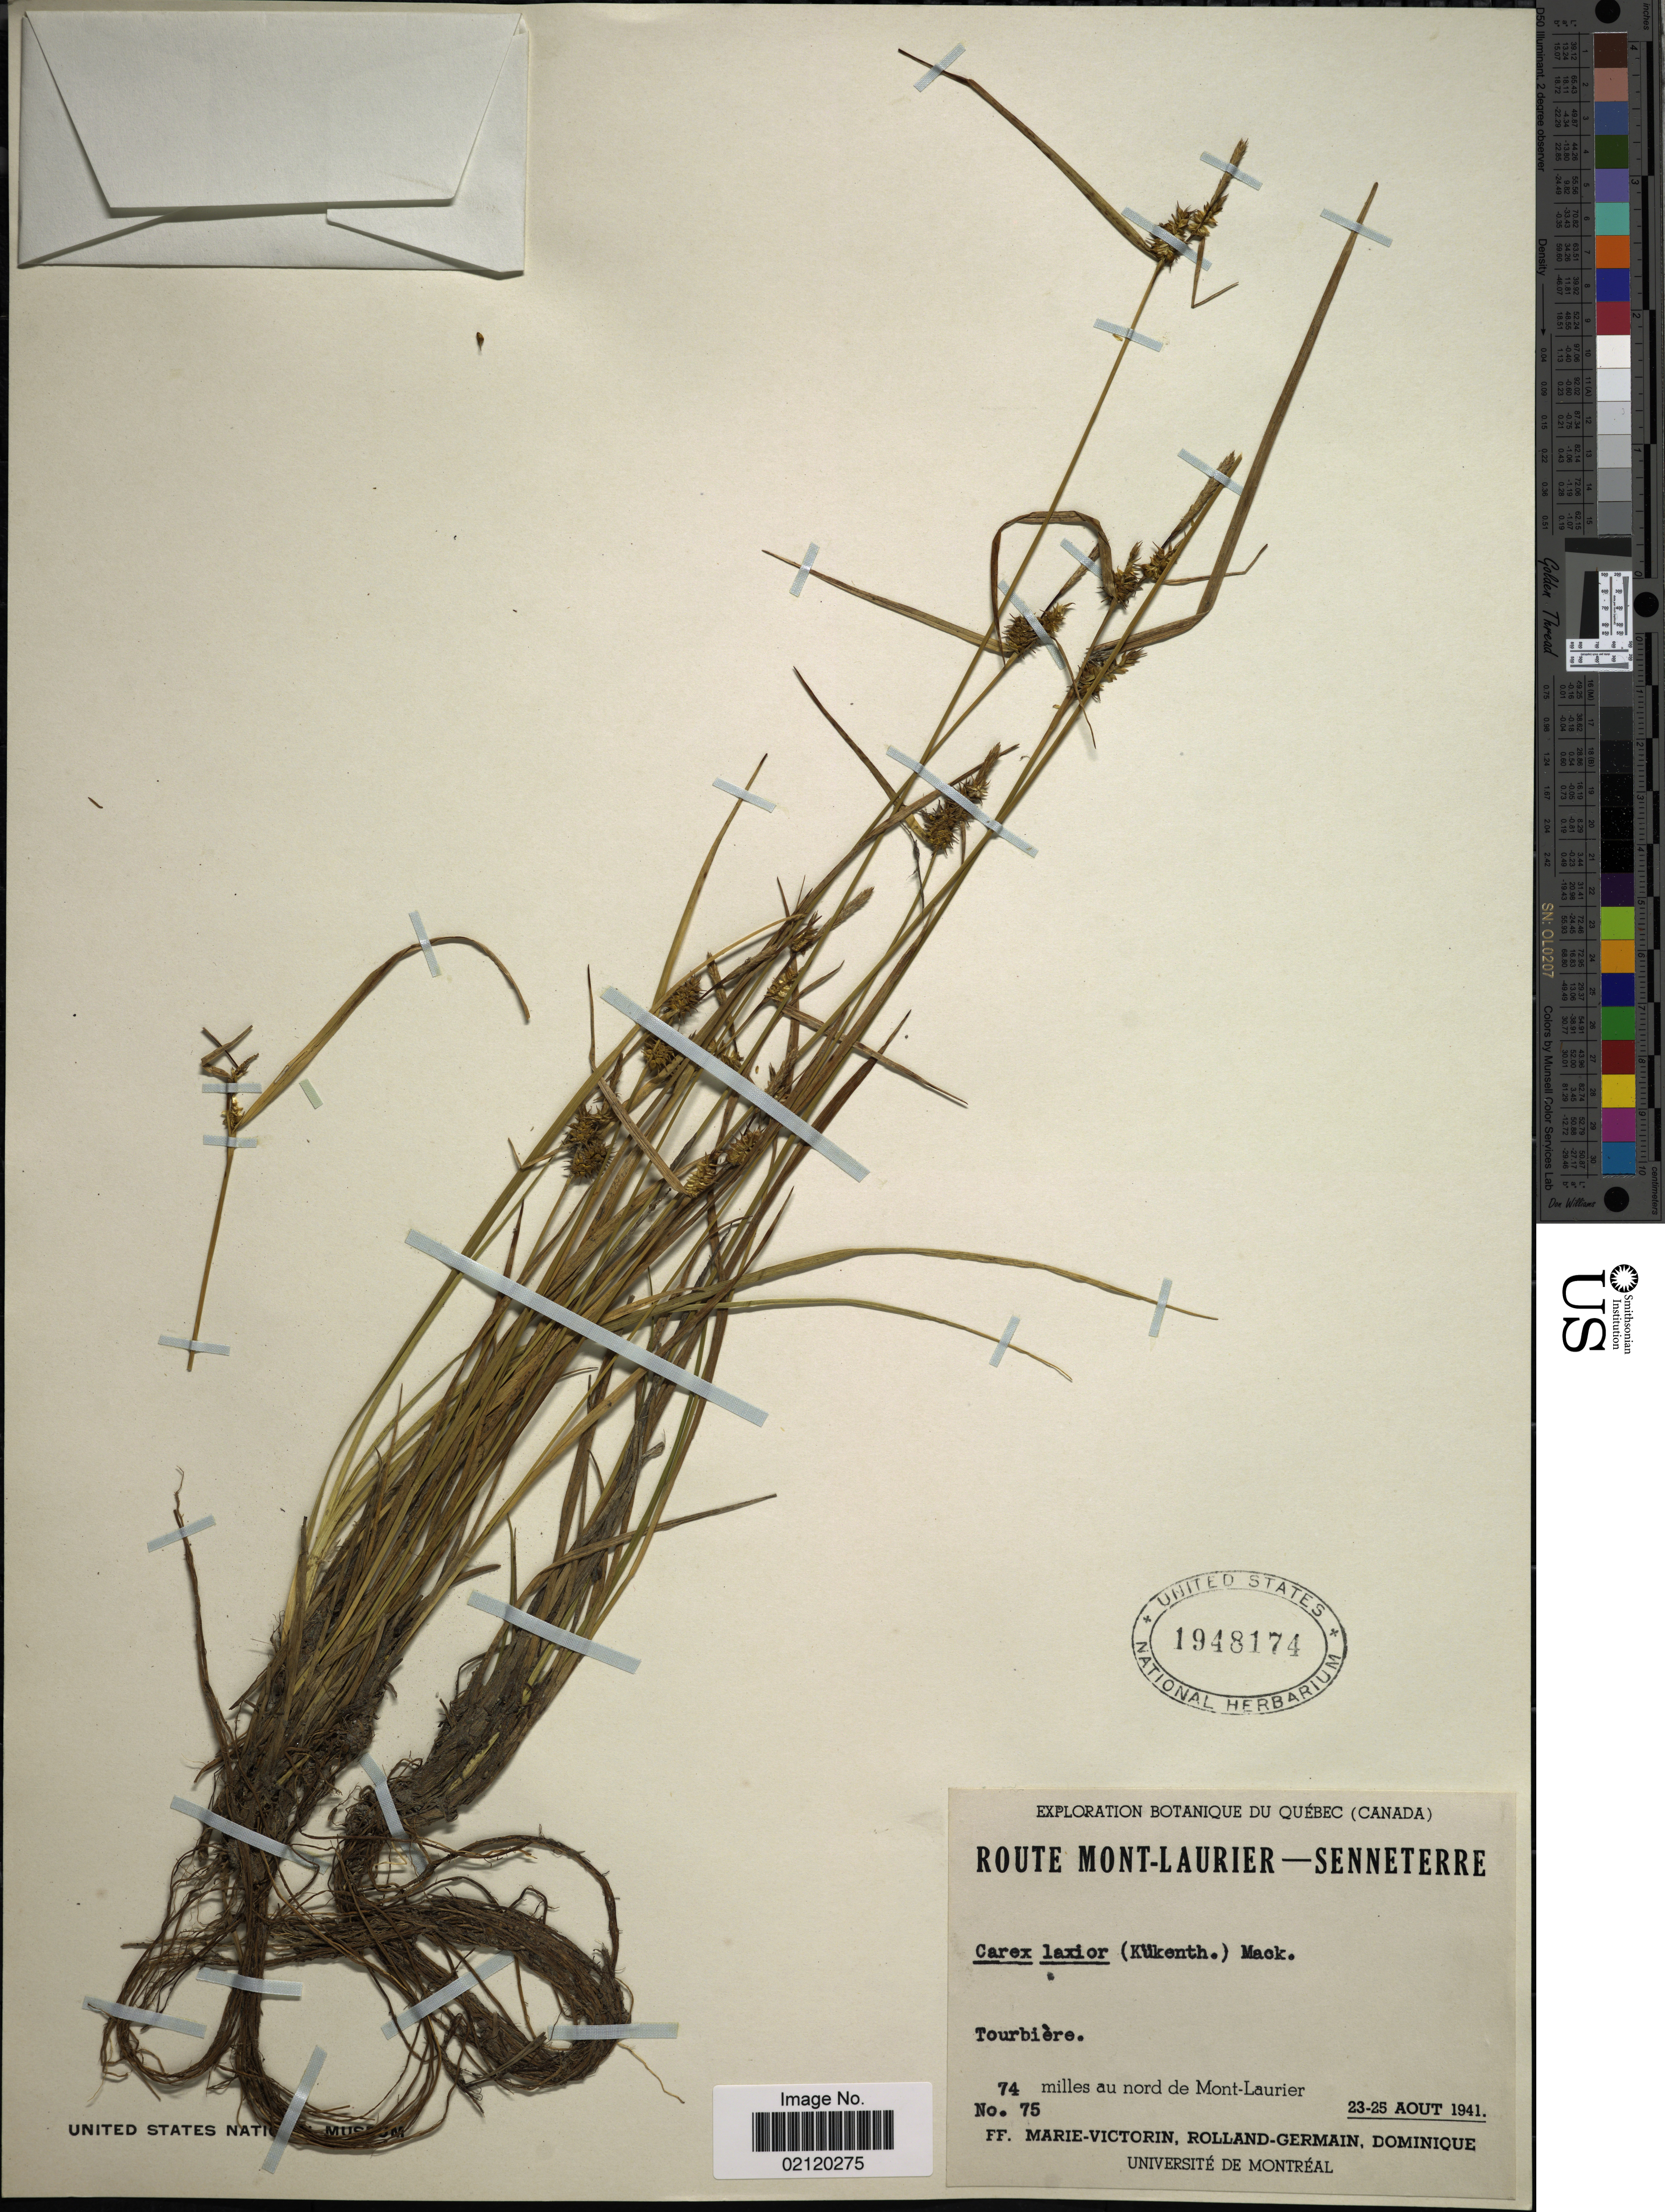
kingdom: Plantae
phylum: Tracheophyta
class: Liliopsida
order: Poales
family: Cyperaceae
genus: Carex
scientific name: Carex lepidocarpa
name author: Tausch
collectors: F. Marie-Victorin & Rolland-Germain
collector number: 75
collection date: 1941-08-23/1941-08-25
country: Canada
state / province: Quebec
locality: Route Mont-Laurier - Senneterre, Tourbiere, 74 miles au nord de Mont-Laurier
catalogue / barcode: US 1948174